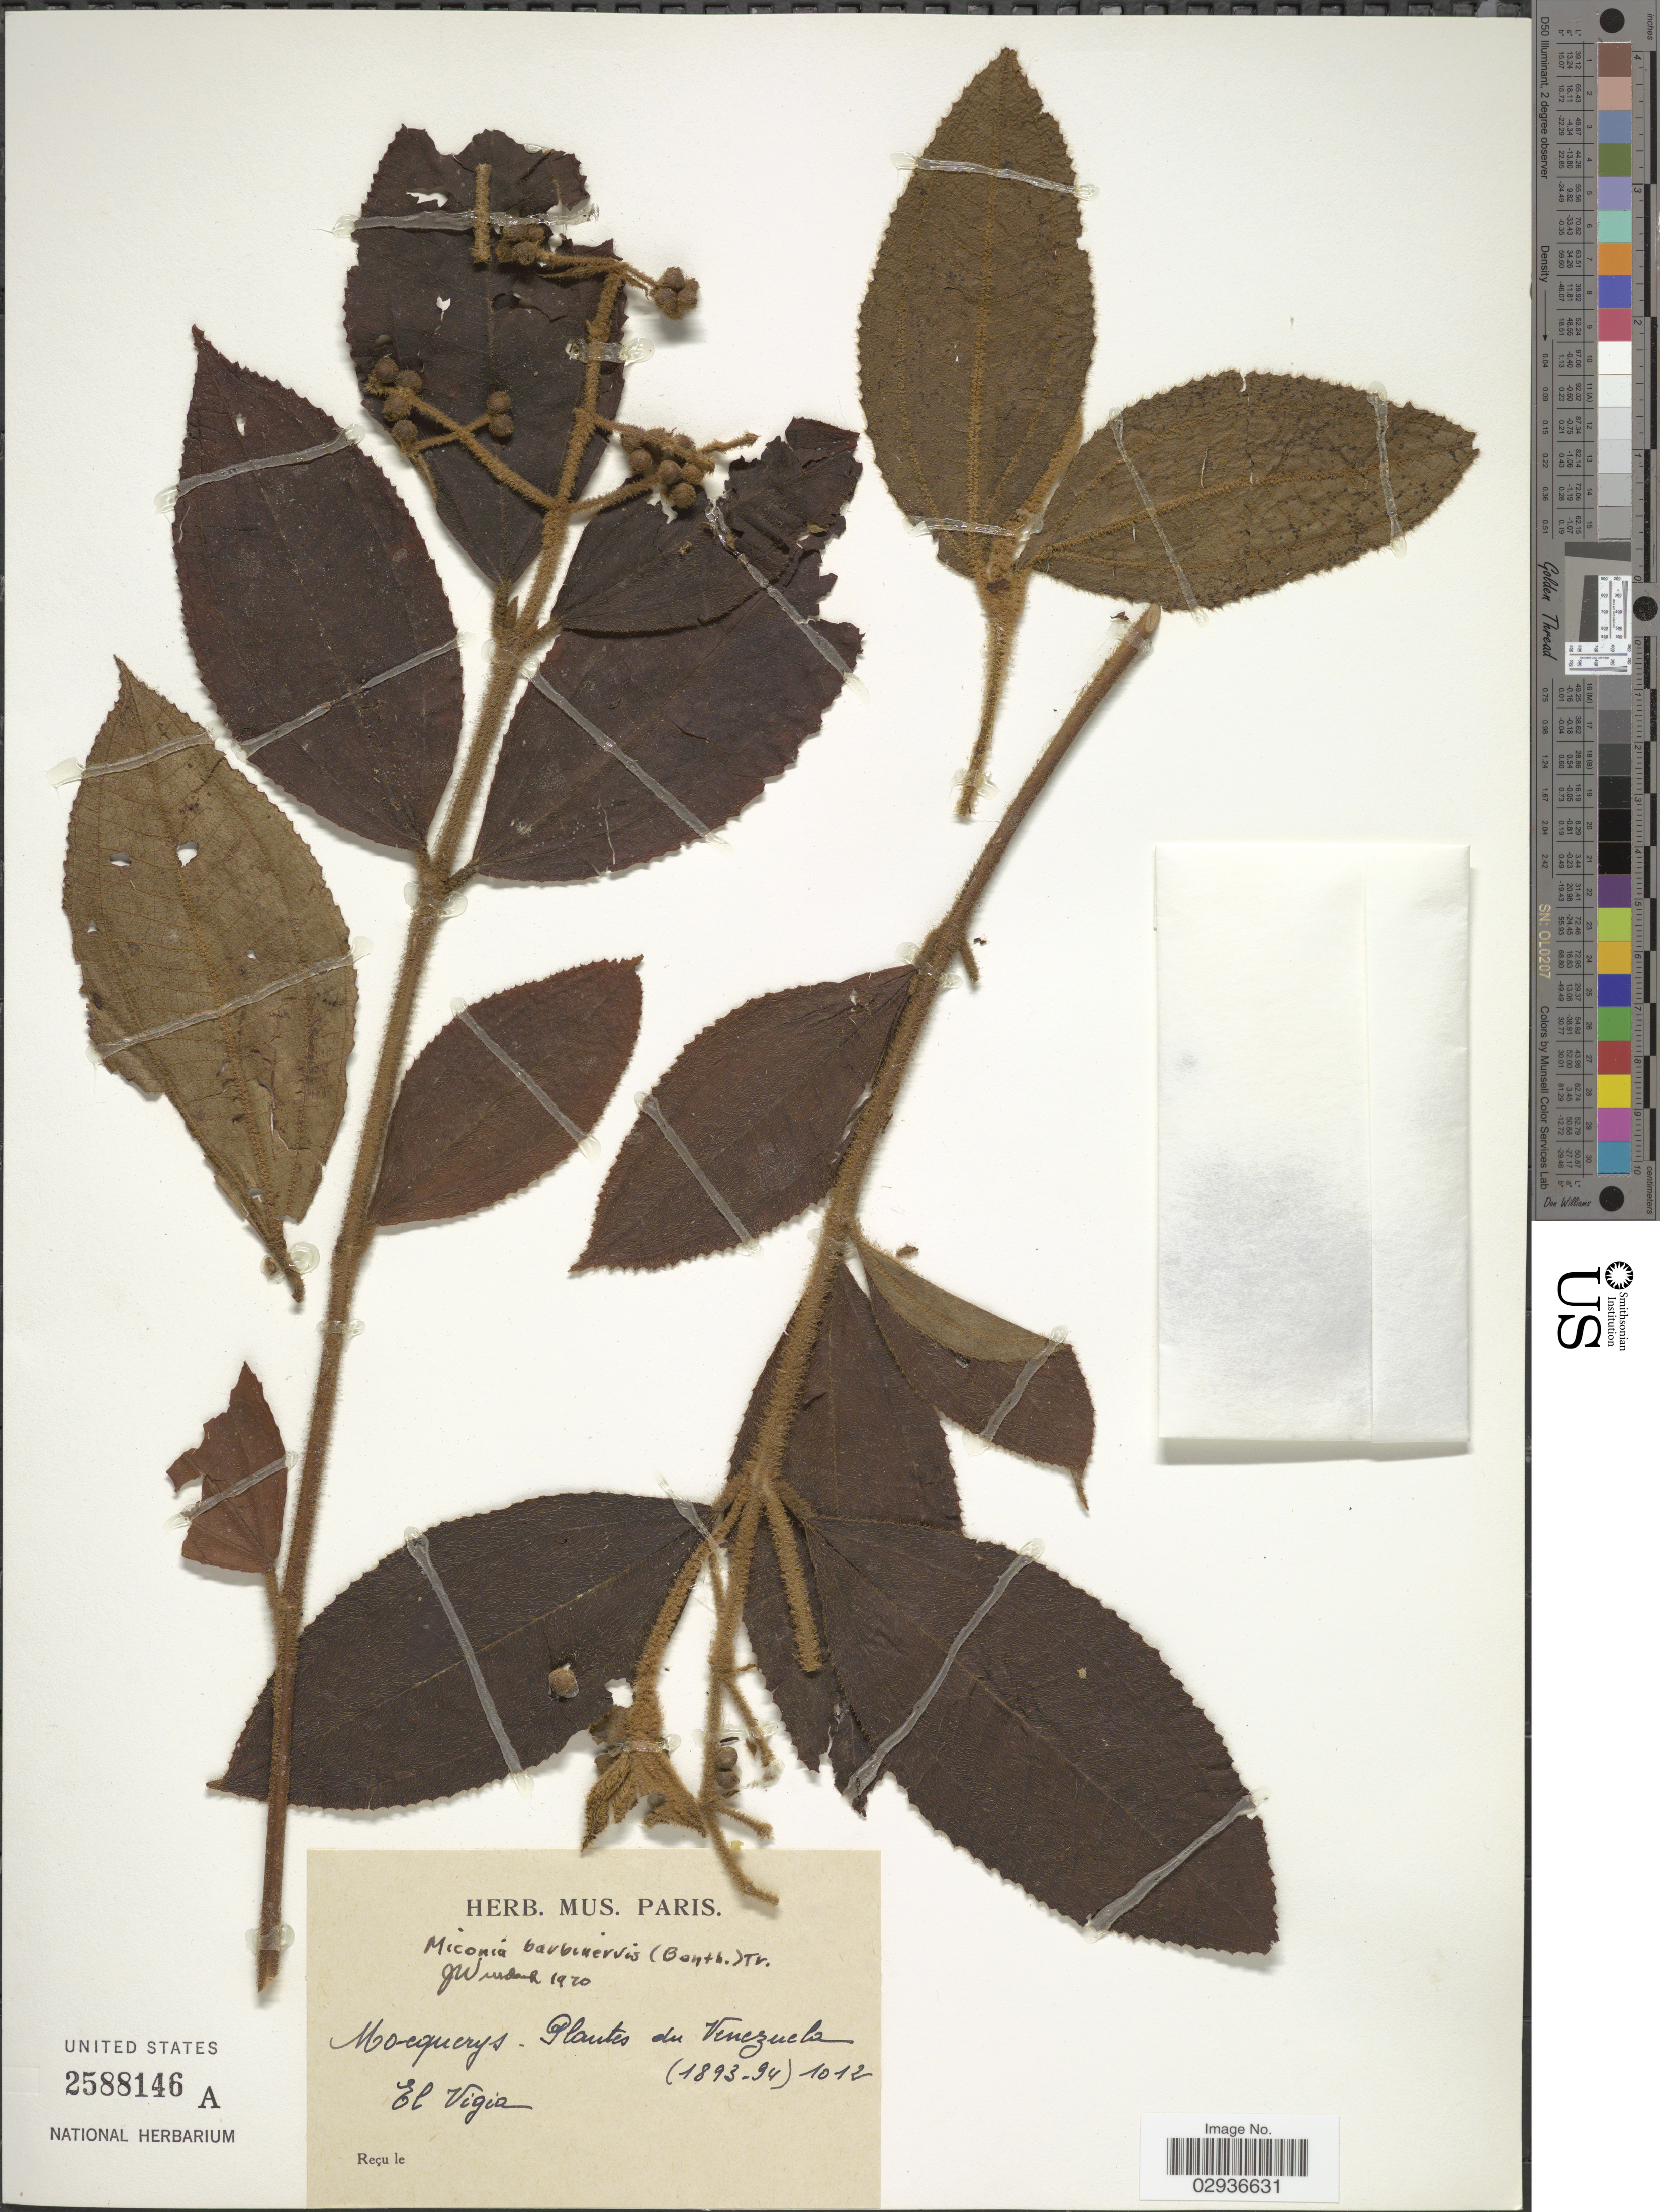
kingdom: Plantae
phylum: Tracheophyta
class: Magnoliopsida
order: Myrtales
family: Melastomataceae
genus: Miconia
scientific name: Miconia barbinervis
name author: (Benth.) Triana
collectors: A. Mocquerys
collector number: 1012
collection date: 1893/1894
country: Venezuela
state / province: Mérida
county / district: Alberto Adriani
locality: El Vigía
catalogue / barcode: US 2588146A